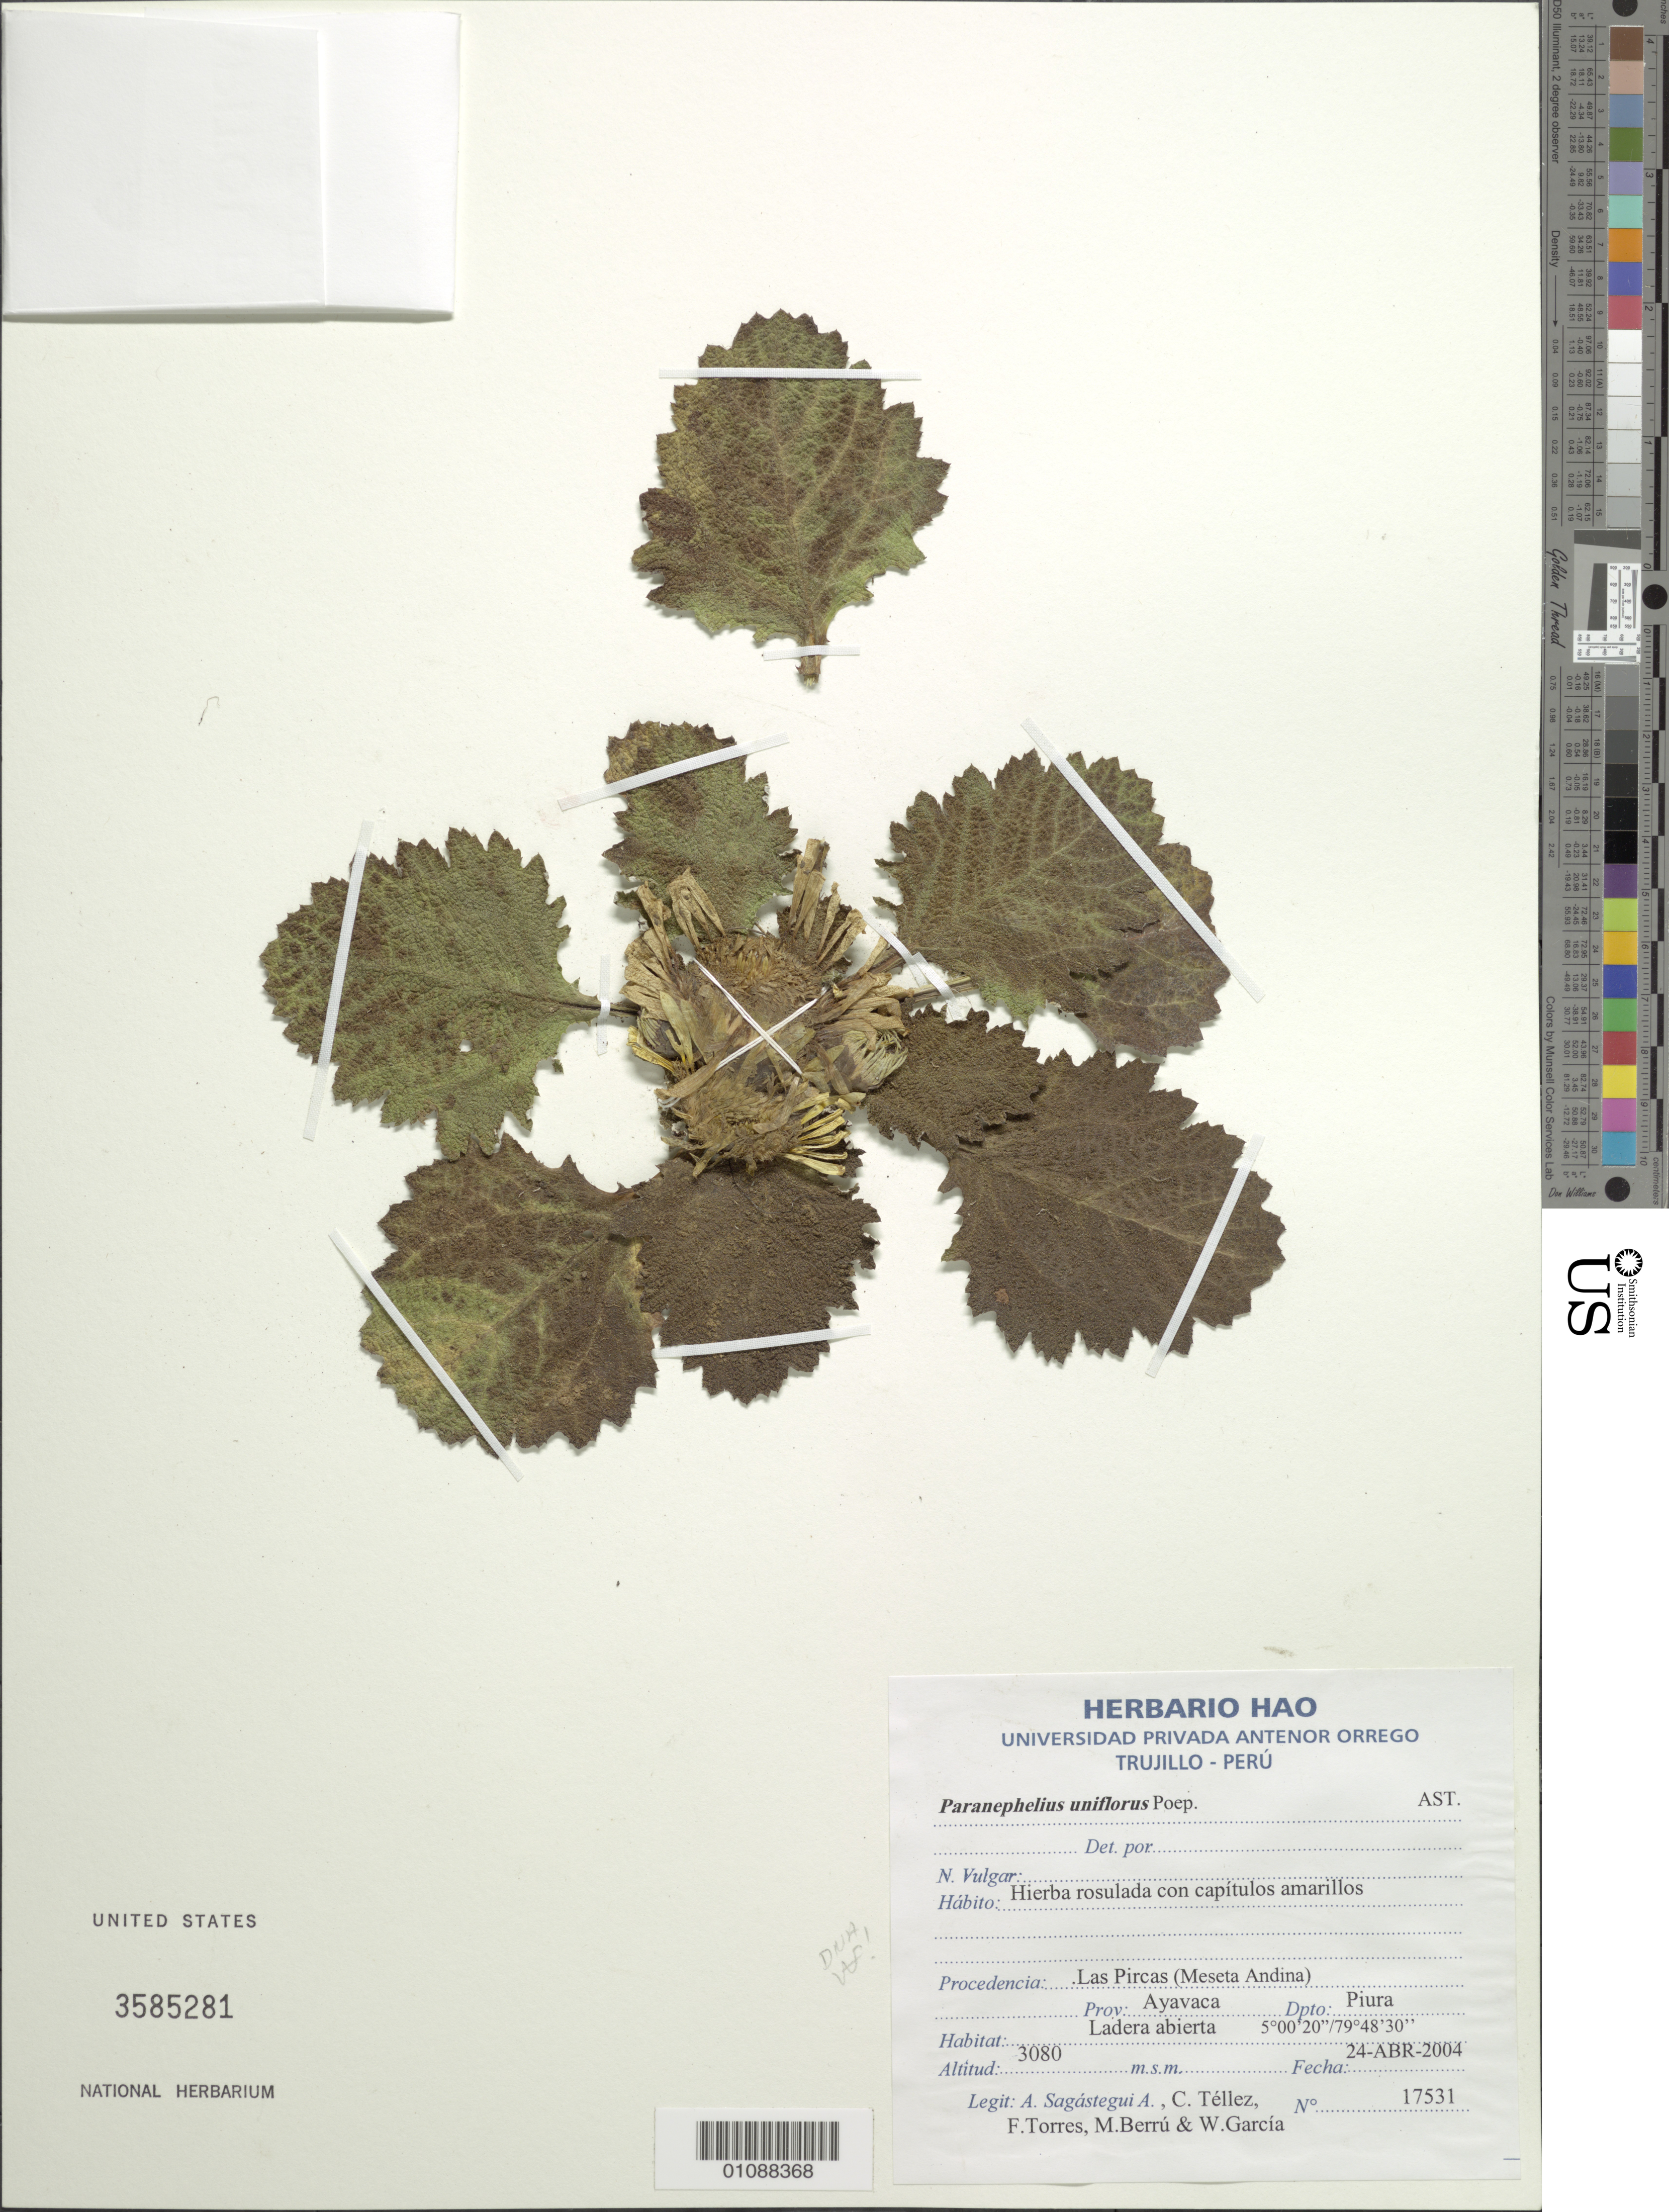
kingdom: Plantae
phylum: Tracheophyta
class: Magnoliopsida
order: Asterales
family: Asteraceae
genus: Paranephelius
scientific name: Paranephelius uniflorus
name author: Poepp. & Endl.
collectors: A. Sagástegui A., C. Téllez, F. Torres, M. Berrú & W. Garcia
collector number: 17531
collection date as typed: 24 April 2004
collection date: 2004-04-24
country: Peru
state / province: Piura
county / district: Ayabaca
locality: Las Pircas (Meseta Andina)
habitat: Ladera abierta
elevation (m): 3080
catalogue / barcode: US 3585281